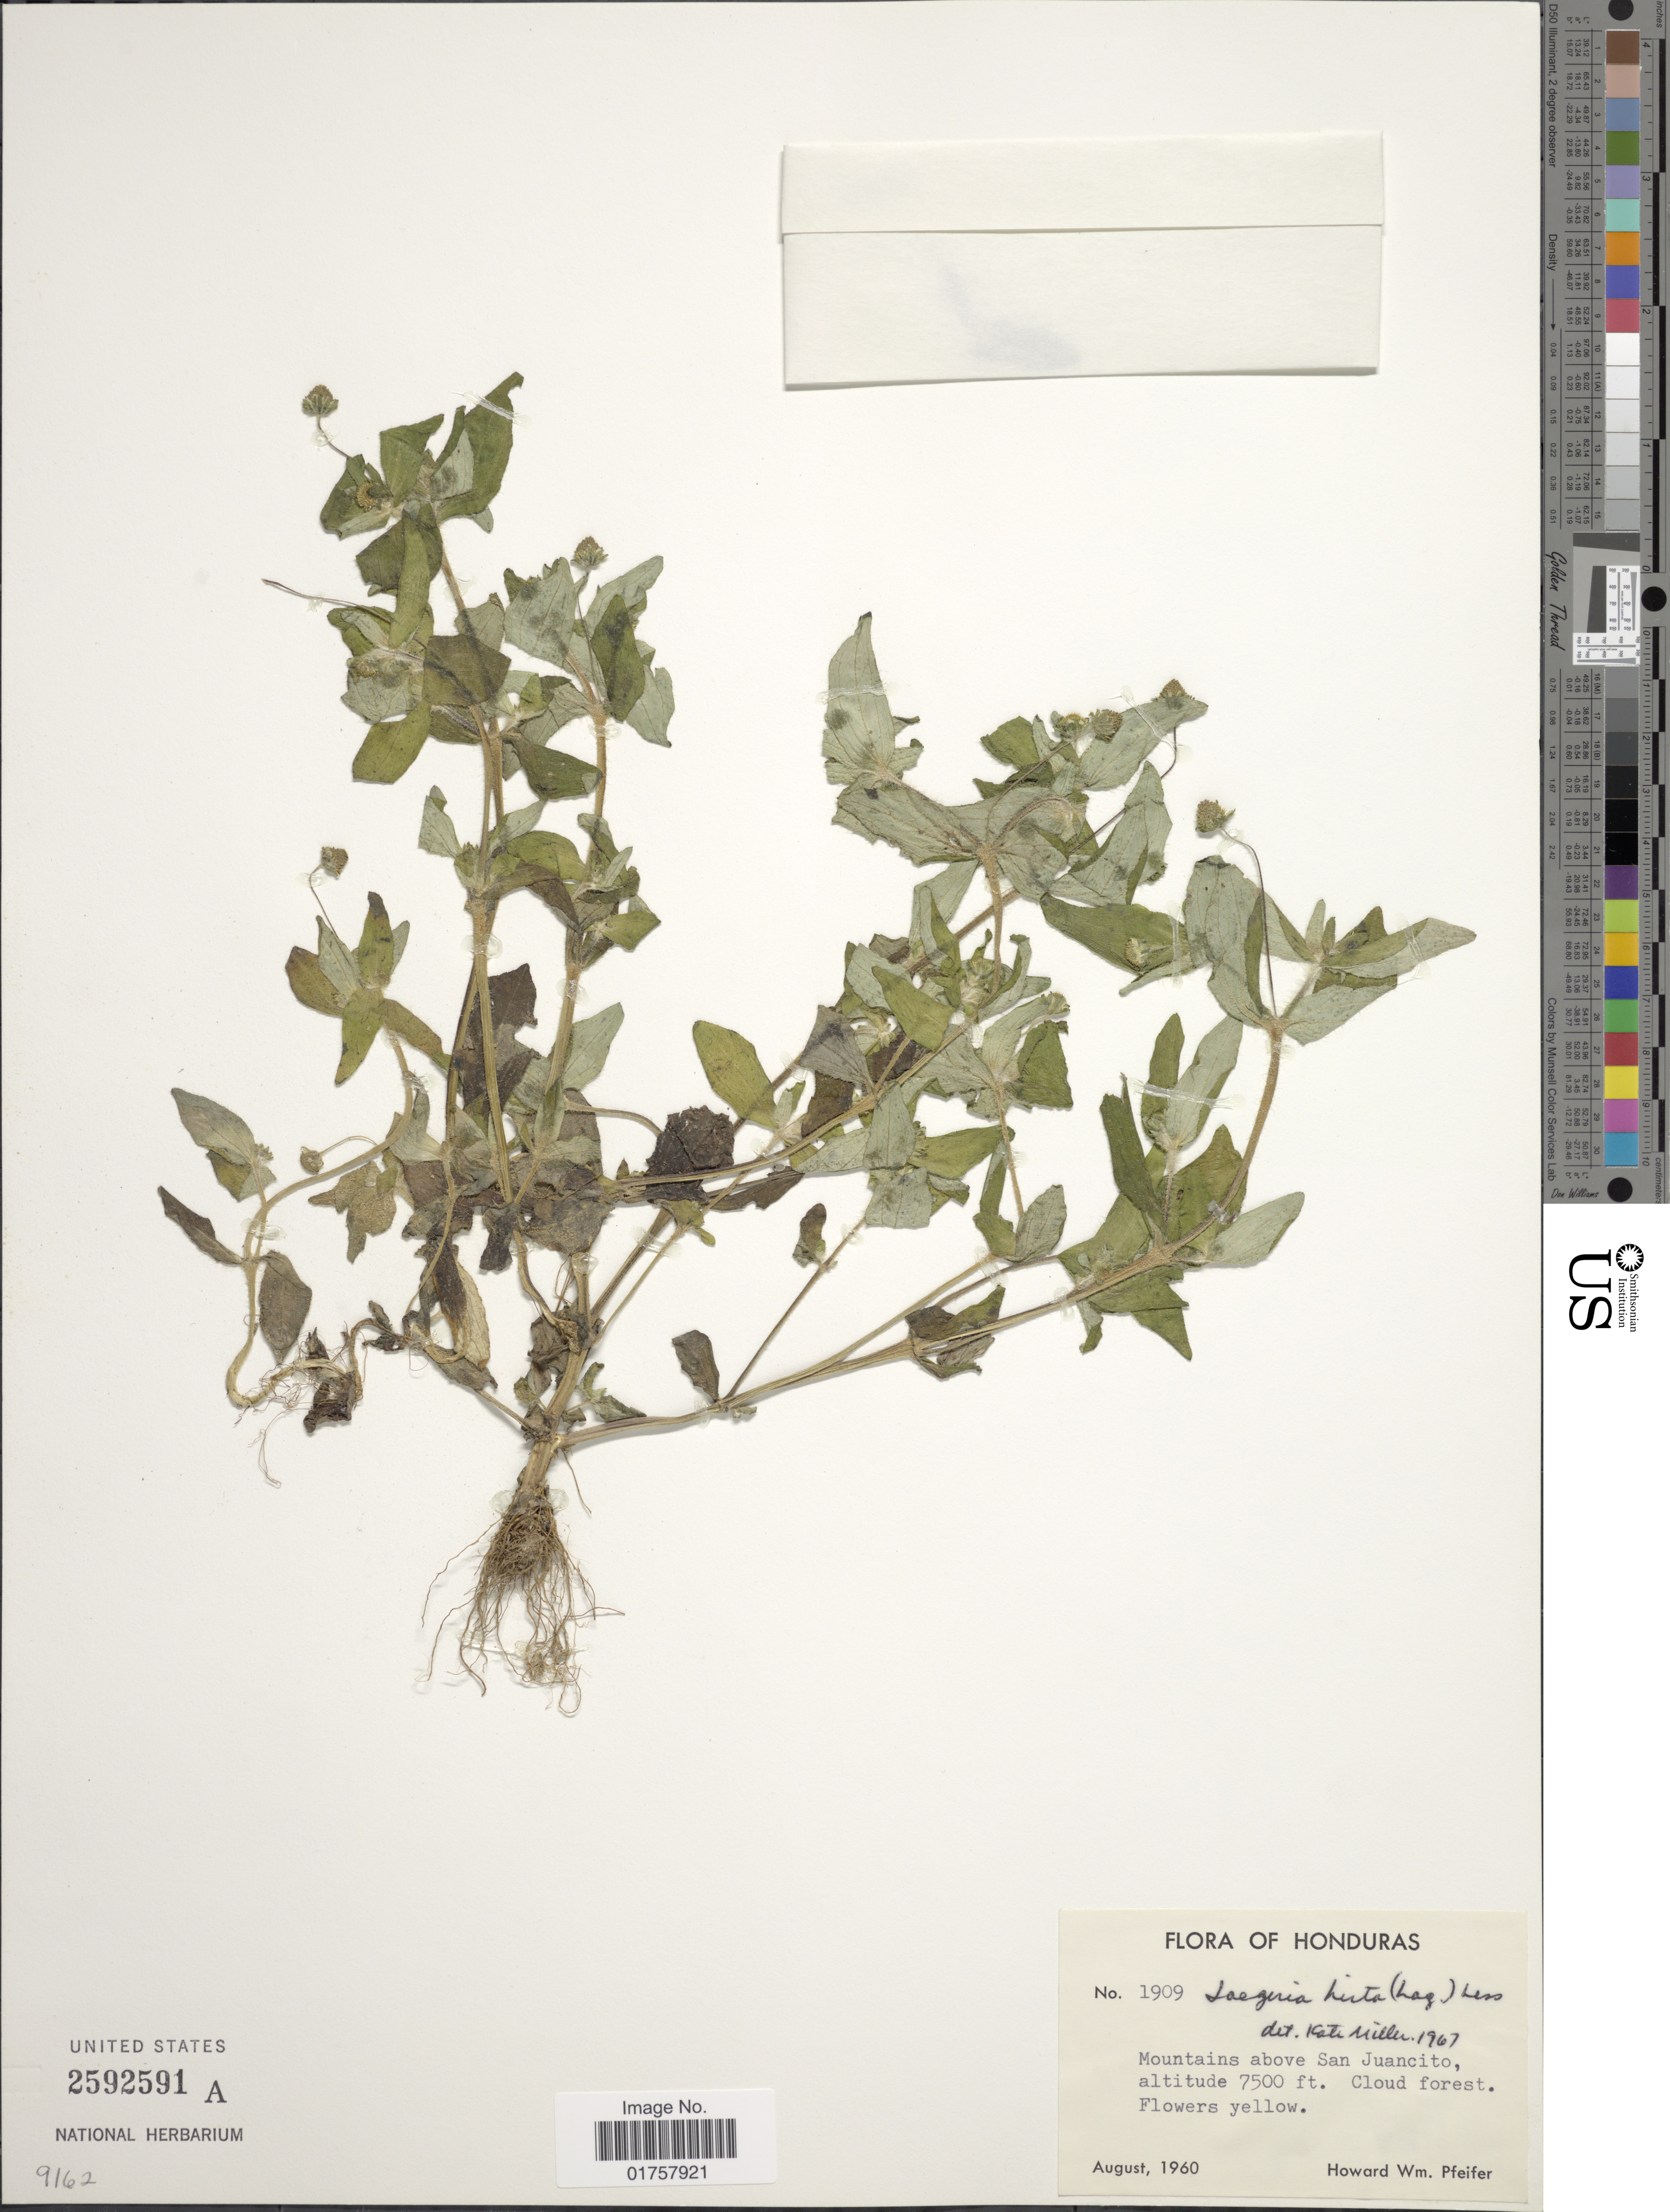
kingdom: Plantae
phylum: Tracheophyta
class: Magnoliopsida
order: Asterales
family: Asteraceae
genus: Jaegeria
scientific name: Jaegeria hirta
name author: (Lag.) Less.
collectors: H. W. Pfeifer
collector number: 1909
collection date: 1960-08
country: Honduras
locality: Mountains above San Juancito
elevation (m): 2286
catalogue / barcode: US 2592591A